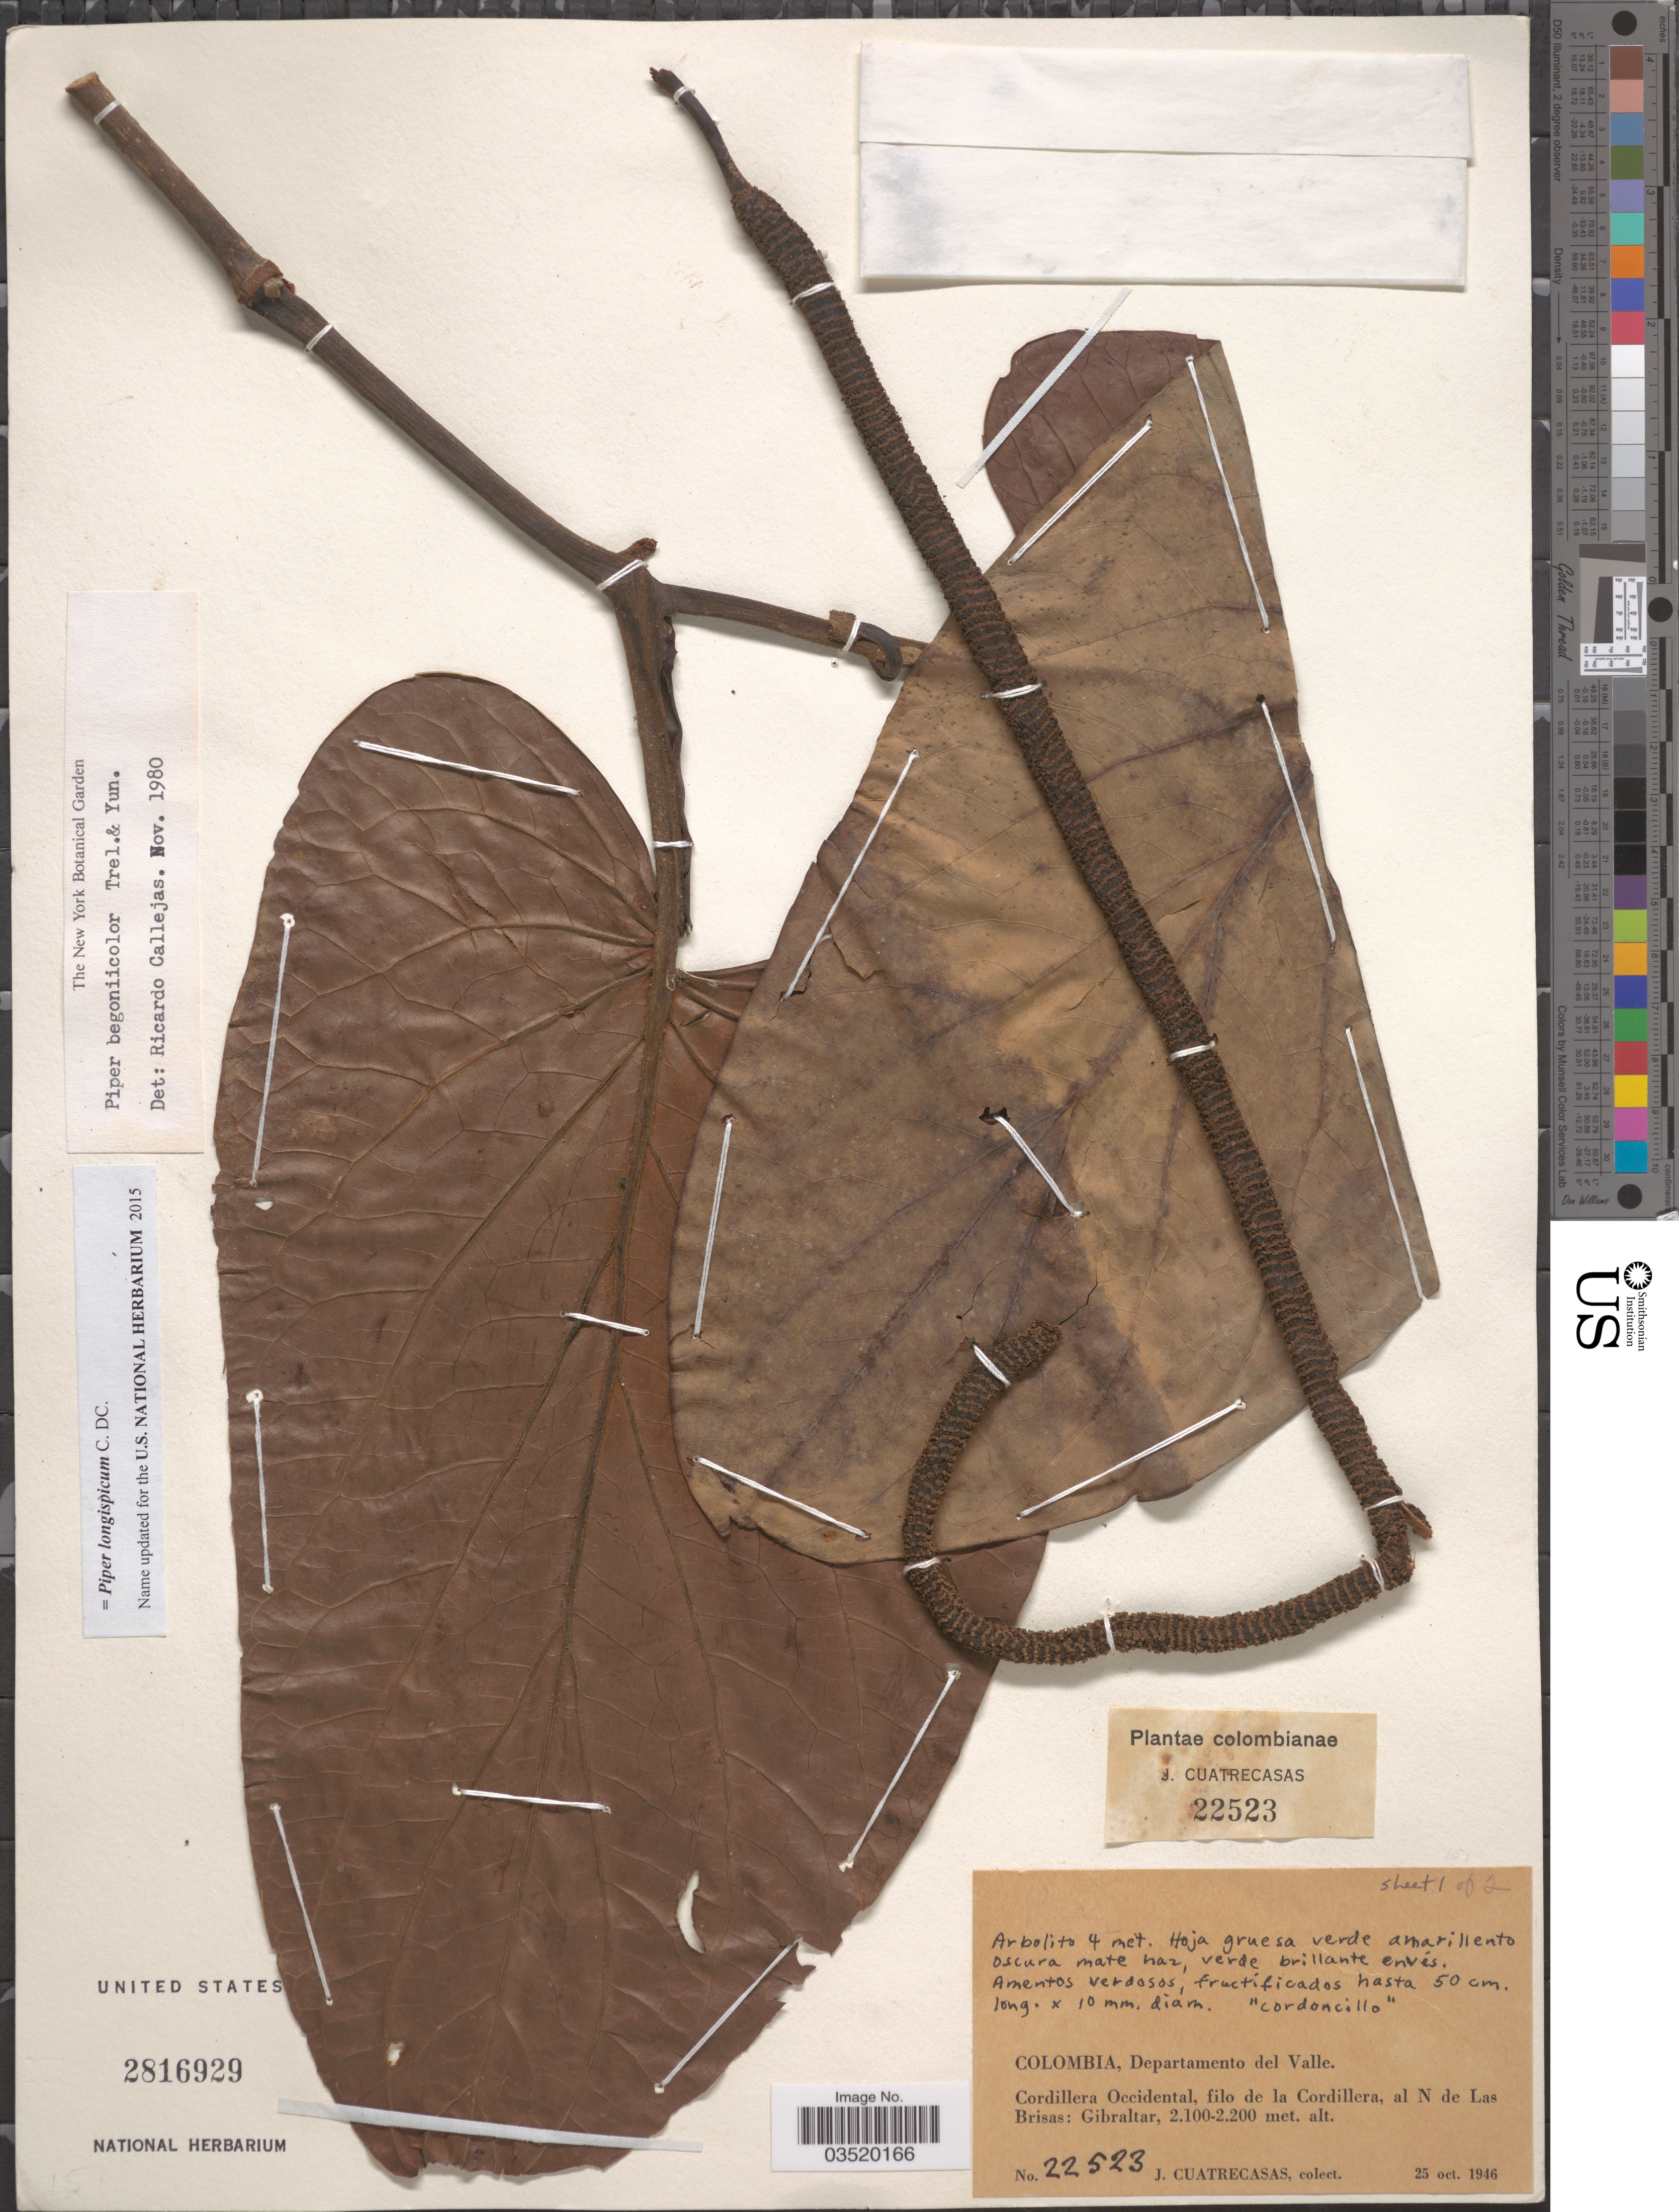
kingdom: Plantae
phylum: Tracheophyta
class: Magnoliopsida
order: Piperales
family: Piperaceae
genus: Piper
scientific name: Piper longispicum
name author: C. DC.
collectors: J. Cuatrecasas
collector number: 22523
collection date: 1946-10-25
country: Colombia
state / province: Valle del Cauca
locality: Departamento del Valle. Cordillera Occidental, filo de la Cordillera, al N de Las Brisas: Gibraltar.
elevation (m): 2100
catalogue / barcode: US 2816929